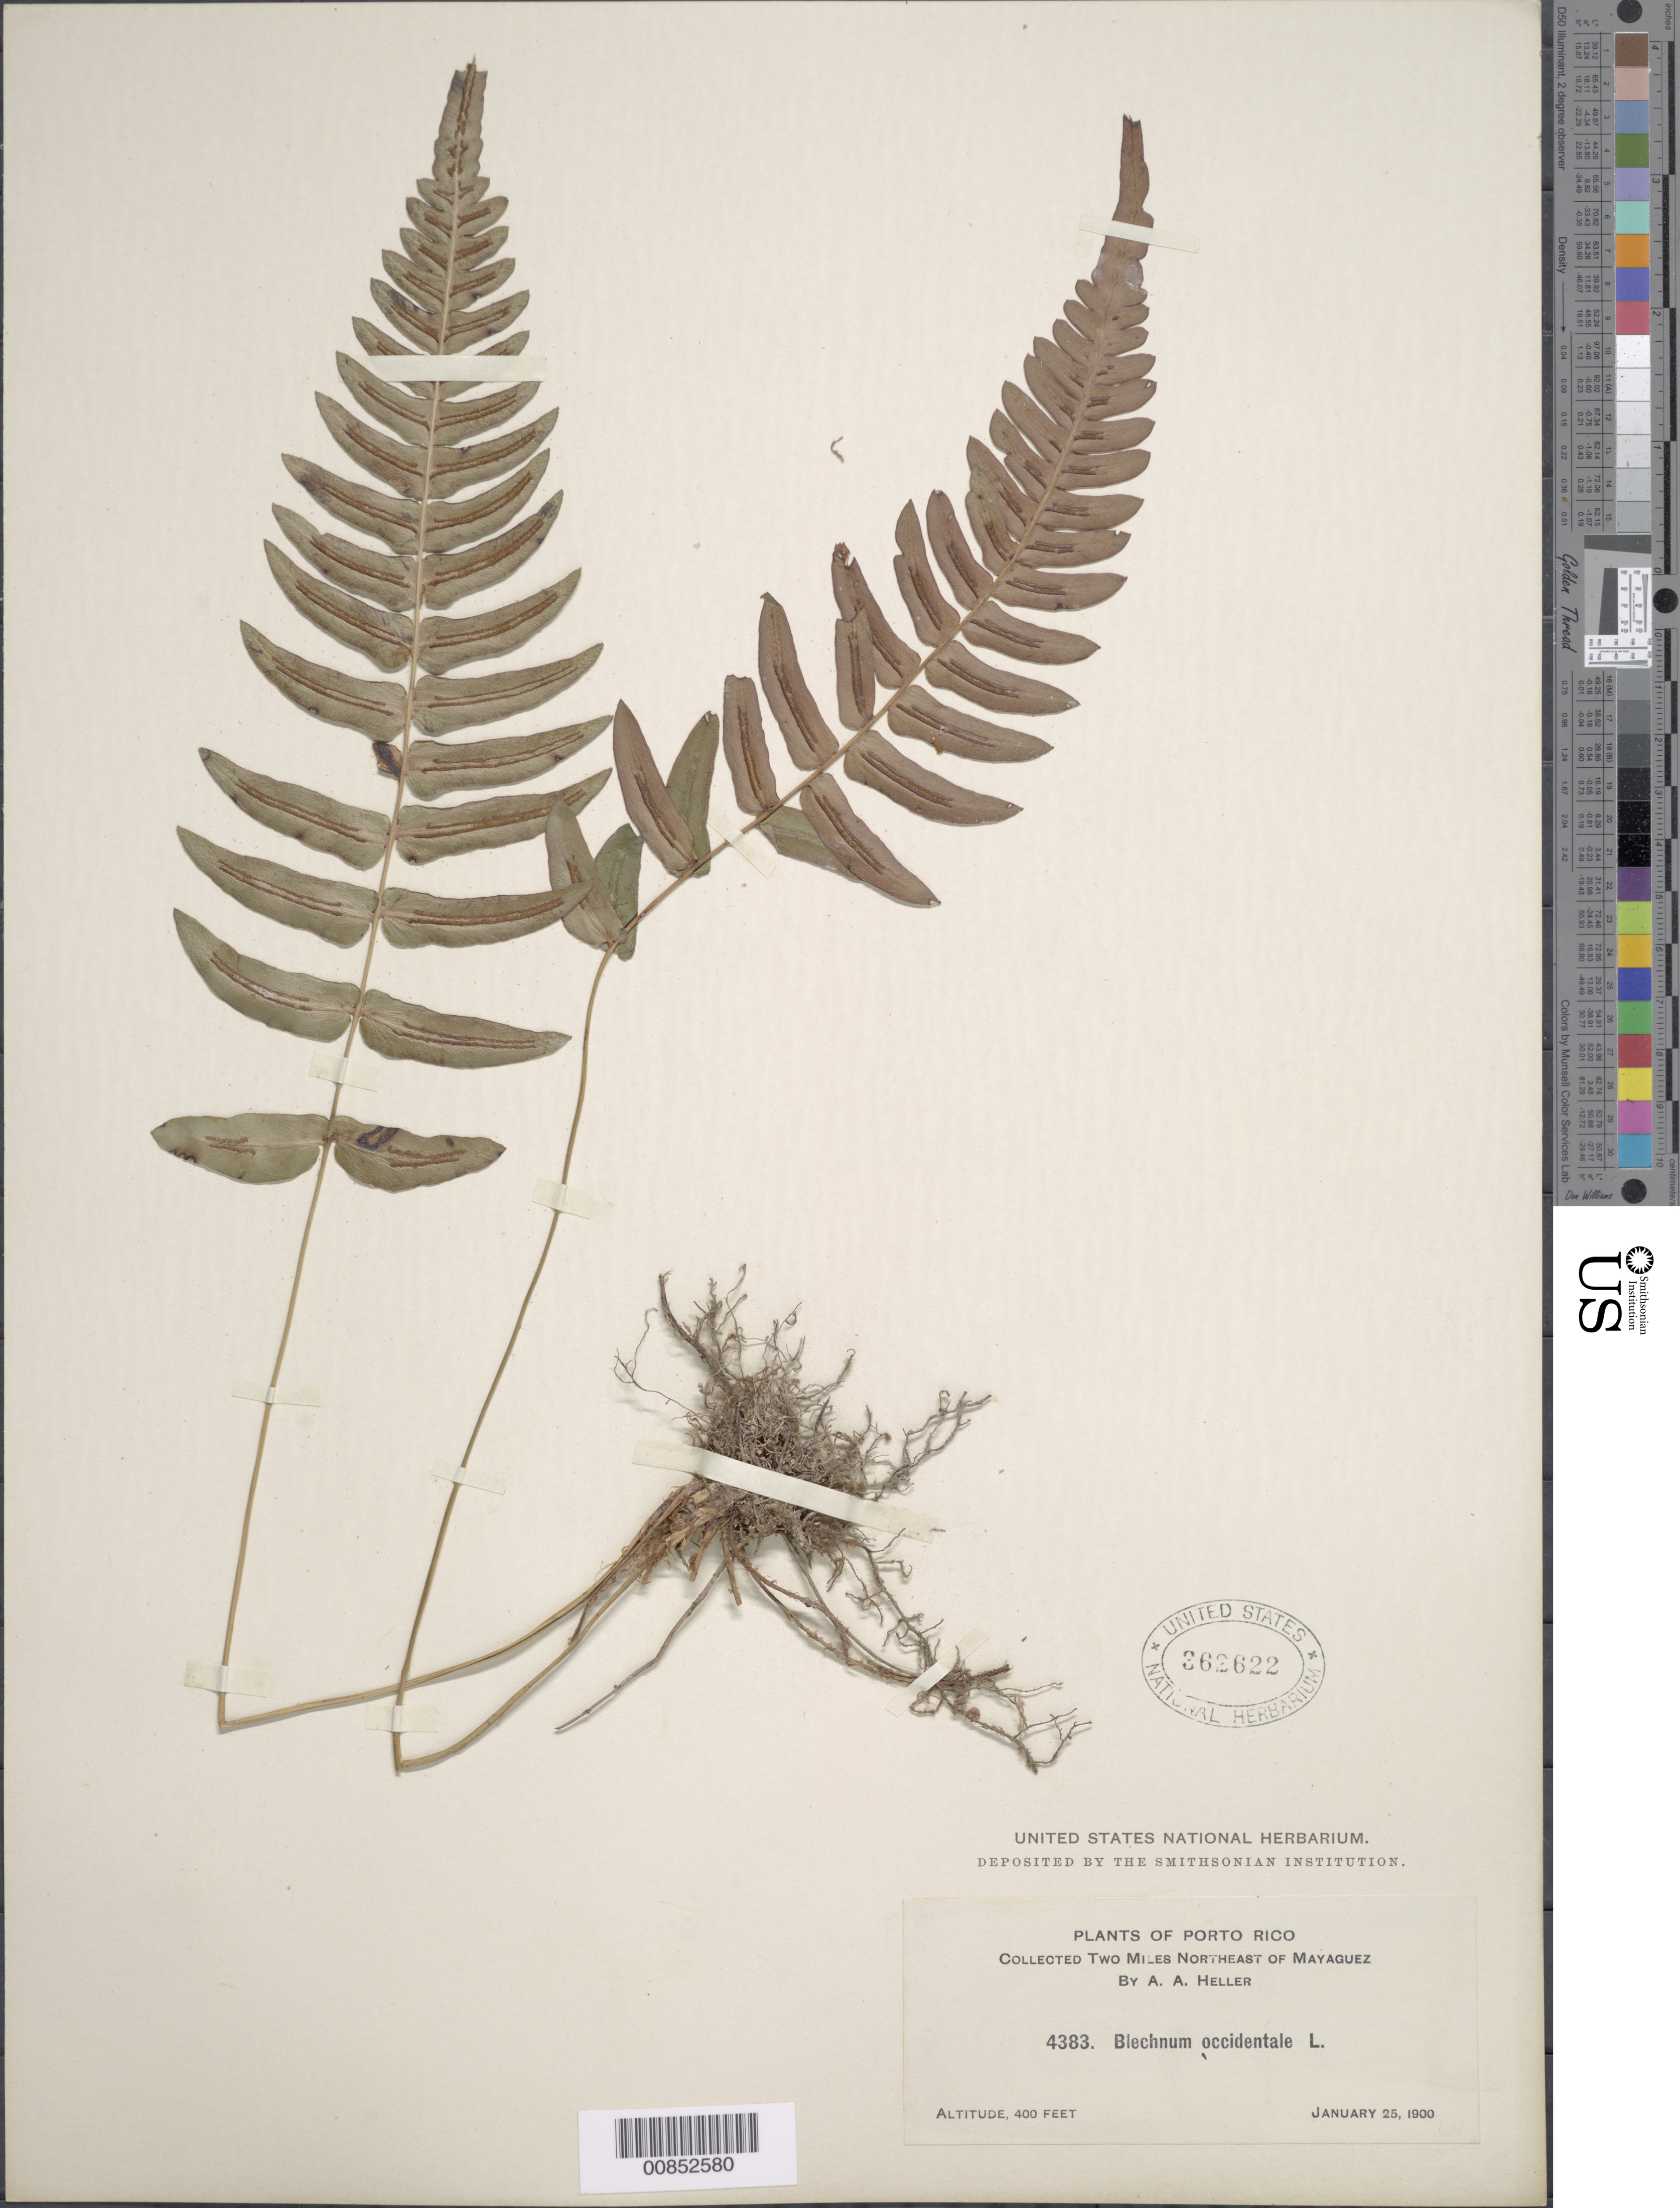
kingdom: Plantae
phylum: Tracheophyta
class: Polypodiopsida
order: Polypodiales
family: Blechnaceae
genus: Blechnum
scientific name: Blechnum occidentale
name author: L.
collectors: A. A. Heller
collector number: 4383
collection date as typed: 25 Jan 1900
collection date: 1900-01-25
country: Puerto Rico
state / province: Mayagüez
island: Puerto Rico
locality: Mayaguez, 2 miles E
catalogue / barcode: US 362622